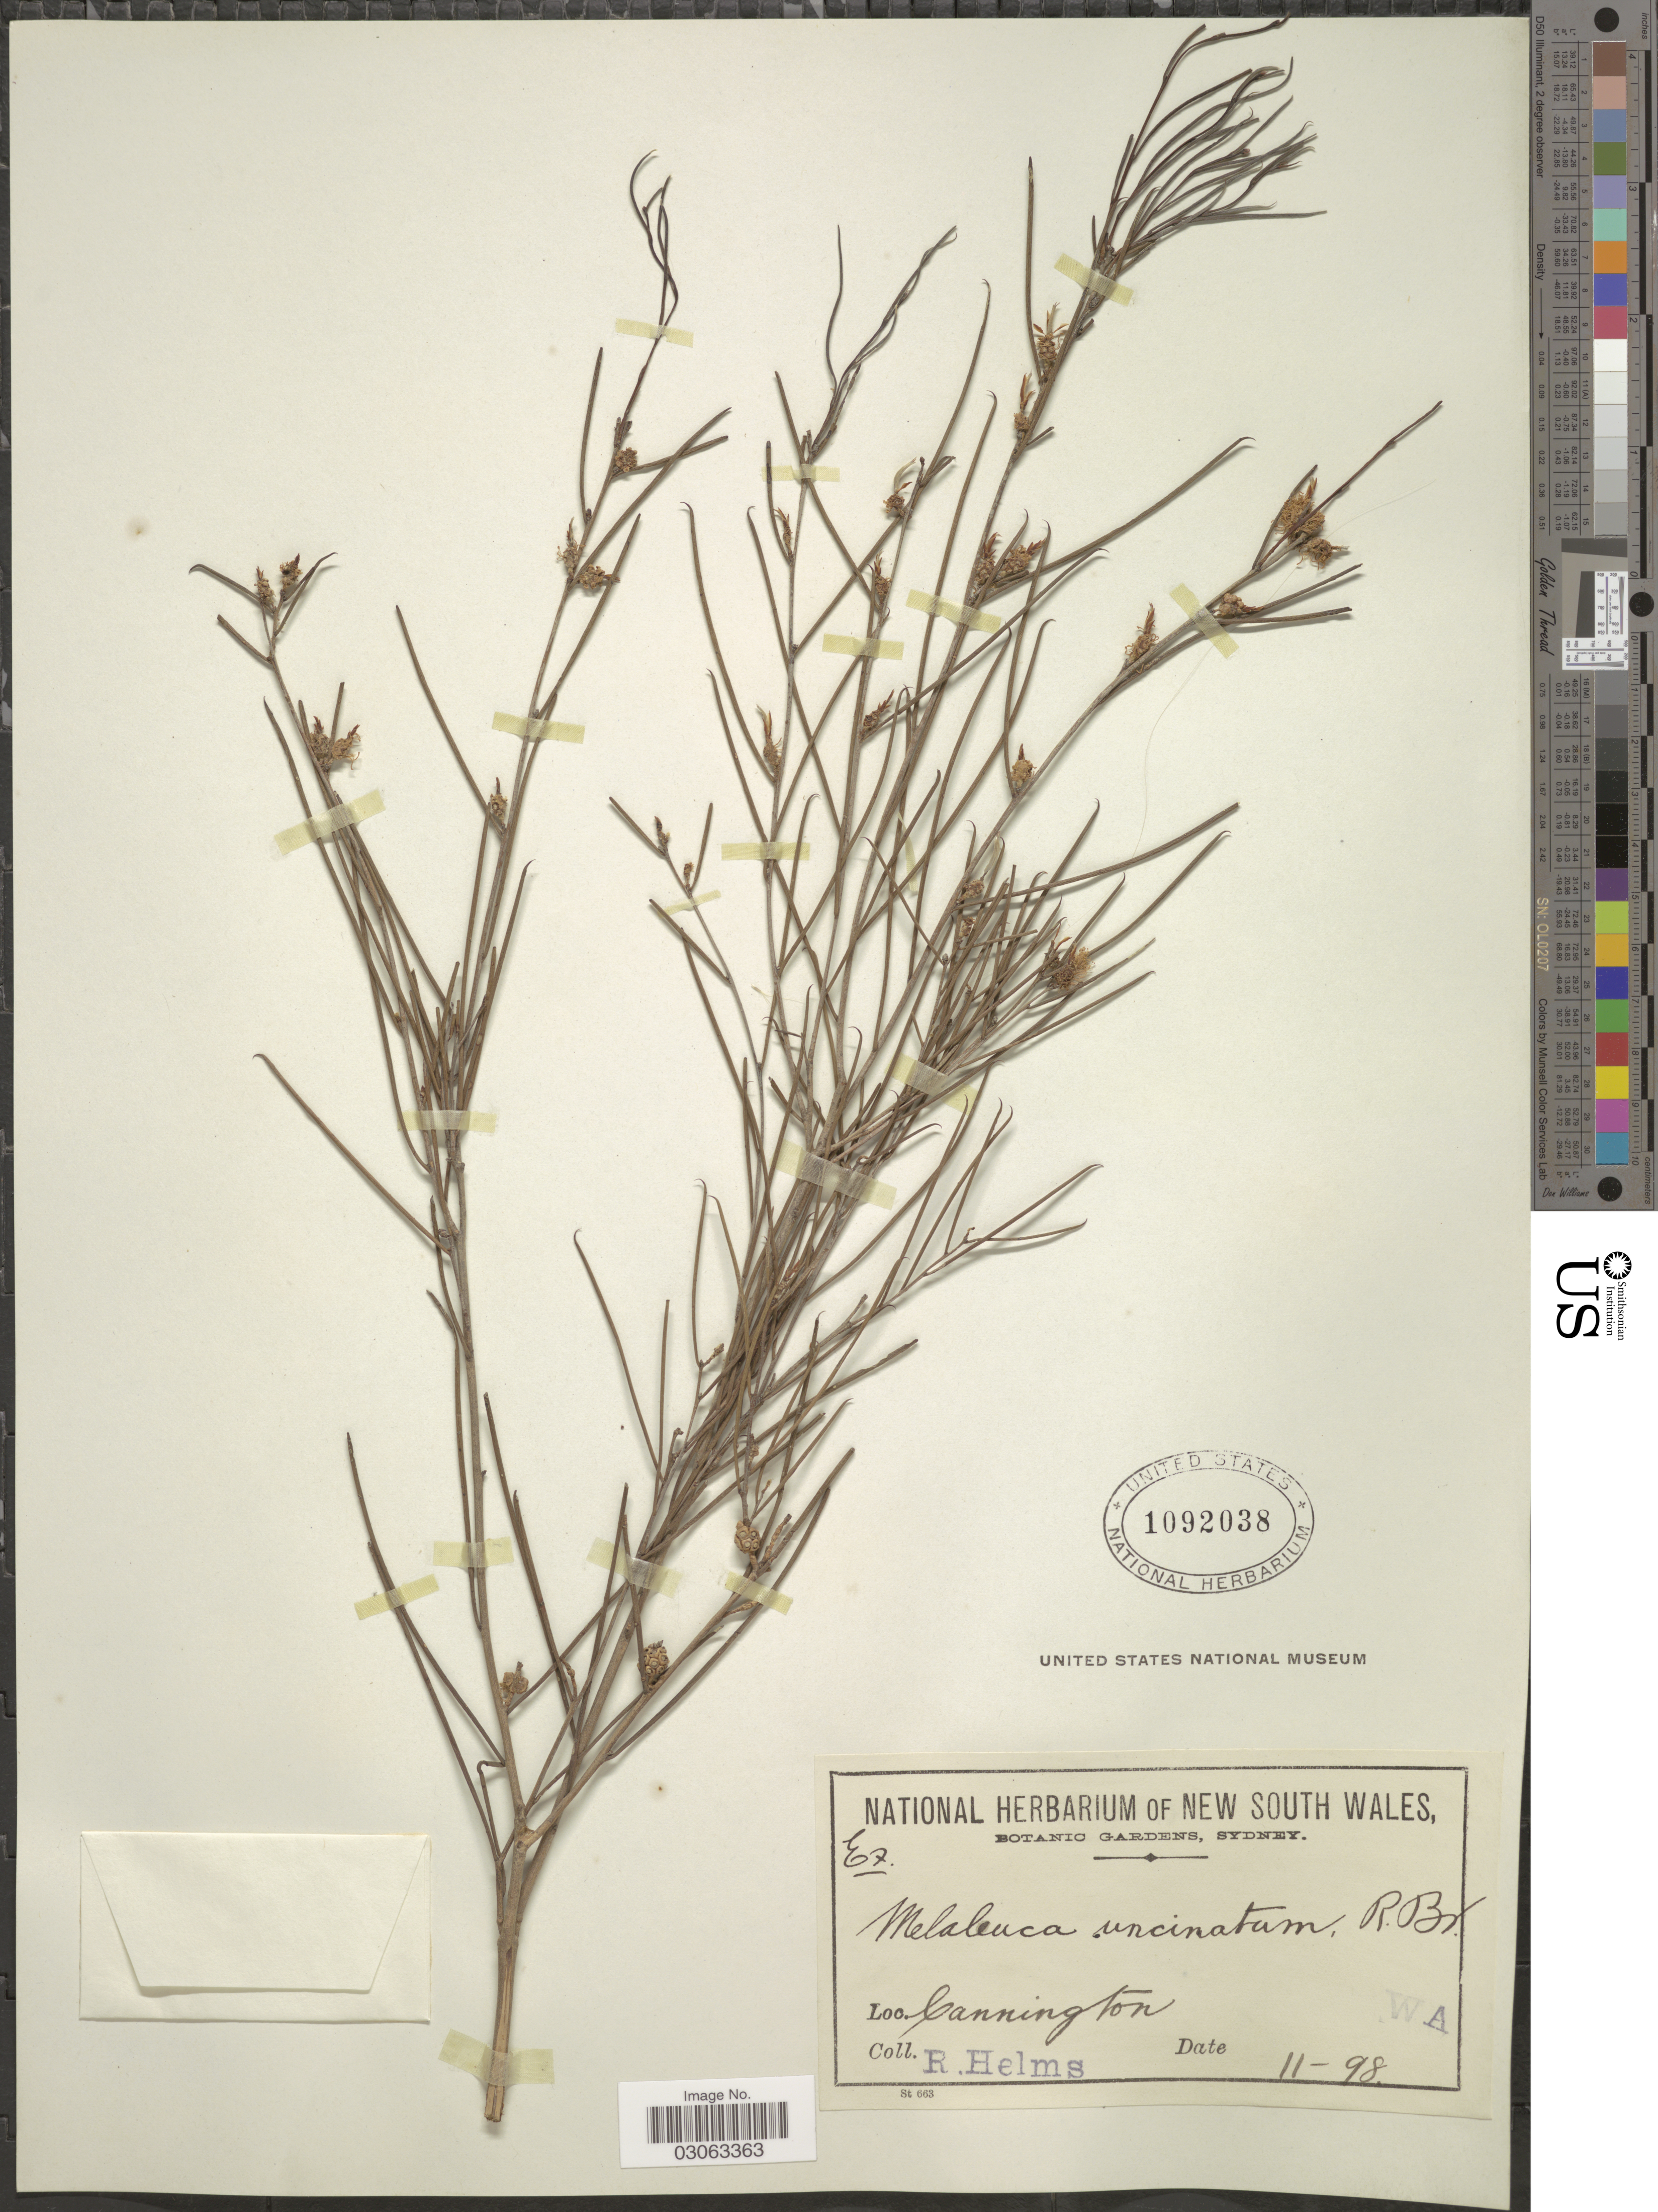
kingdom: Plantae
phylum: Tracheophyta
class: Magnoliopsida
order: Myrtales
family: Myrtaceae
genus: Melaleuca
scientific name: Melaleuca uncinata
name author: R. Br.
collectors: R. Helms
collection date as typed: Transcribed d/m/y: /11/98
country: Australia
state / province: Western Australia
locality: Cannington. W.A.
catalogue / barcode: US 1092038